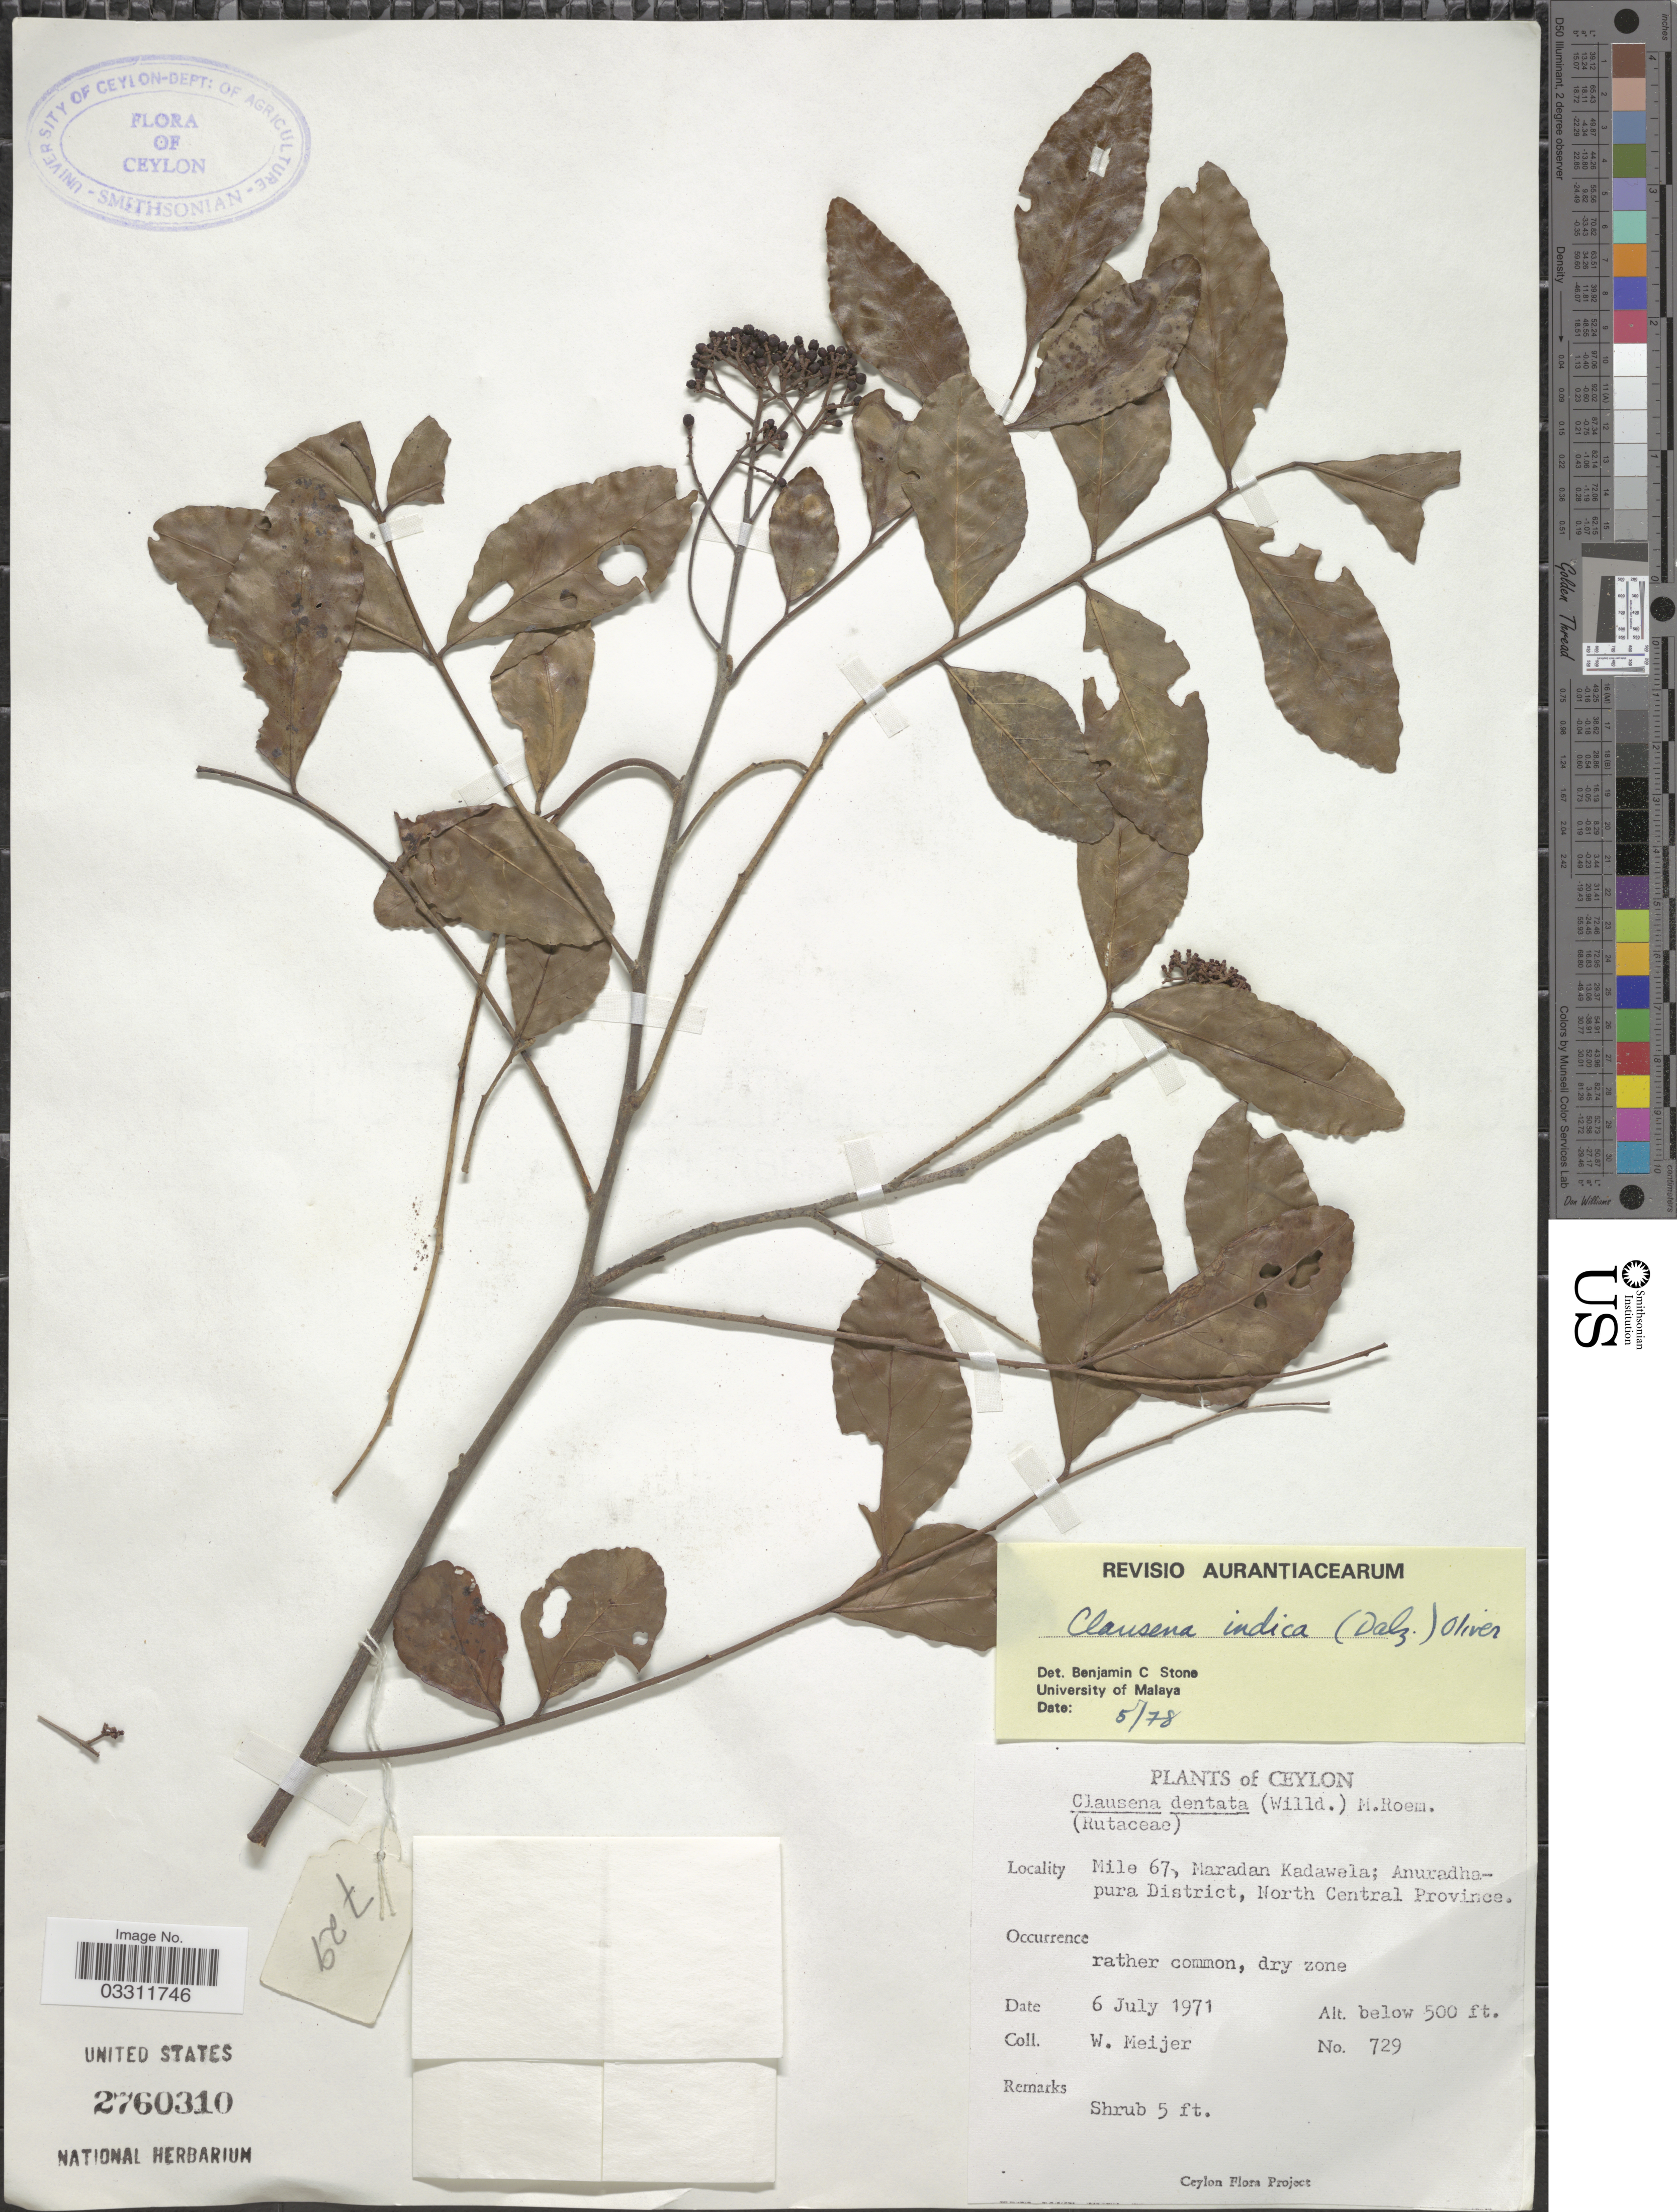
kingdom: Plantae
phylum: Tracheophyta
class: Magnoliopsida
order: Sapindales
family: Rutaceae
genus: Clausena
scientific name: Clausena indica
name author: (Dalzell) Oliv.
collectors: W. Meijer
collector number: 729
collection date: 1971-07-16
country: Sri Lanka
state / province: North Central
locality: Ceylon. Mile 67, Maradan Kadawela; Anuradhapura District.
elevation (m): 152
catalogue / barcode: US 2760310